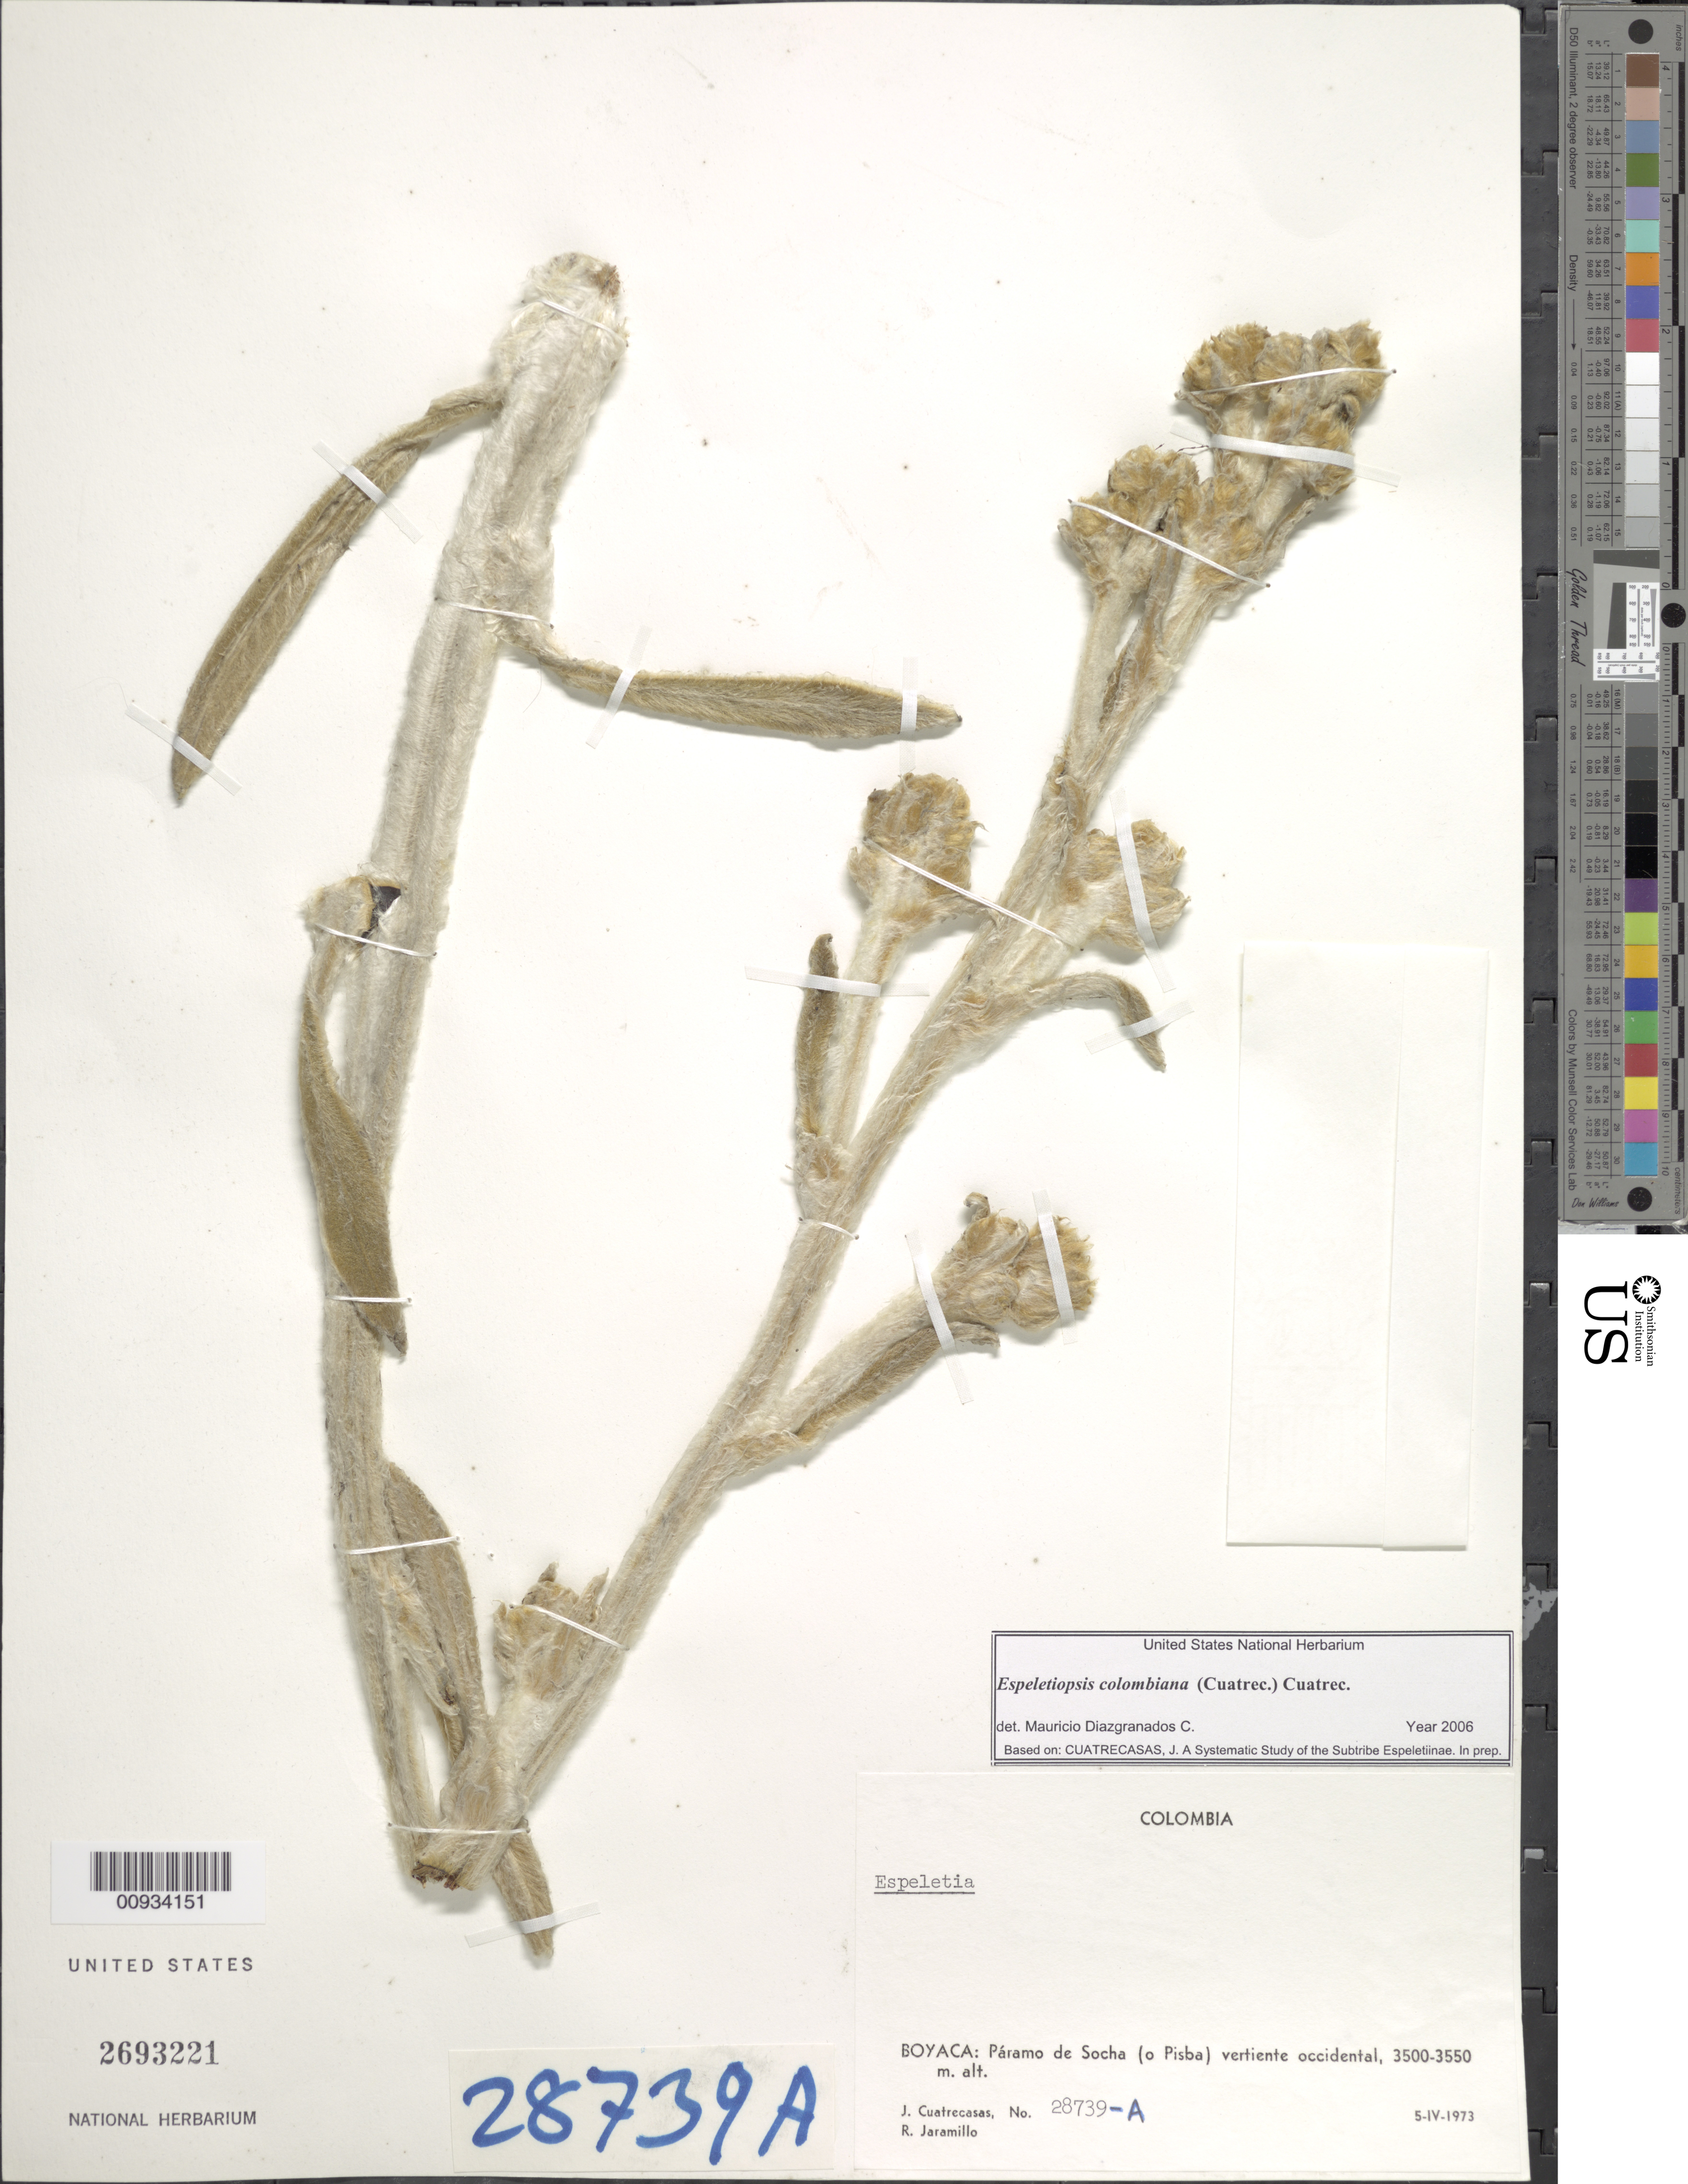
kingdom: Plantae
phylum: Tracheophyta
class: Magnoliopsida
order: Asterales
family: Asteraceae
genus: Espeletiopsis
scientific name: Espeletiopsis colombiana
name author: (Cuatrec.) Cuatrec.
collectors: J. Cuatrecasas & R. Jaramillo M.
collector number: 28739-A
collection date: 1973-04-05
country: Colombia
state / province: Boyacá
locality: Paramo de Socha (o Pisba) vertiente occidental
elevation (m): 3500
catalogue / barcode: US 2693221